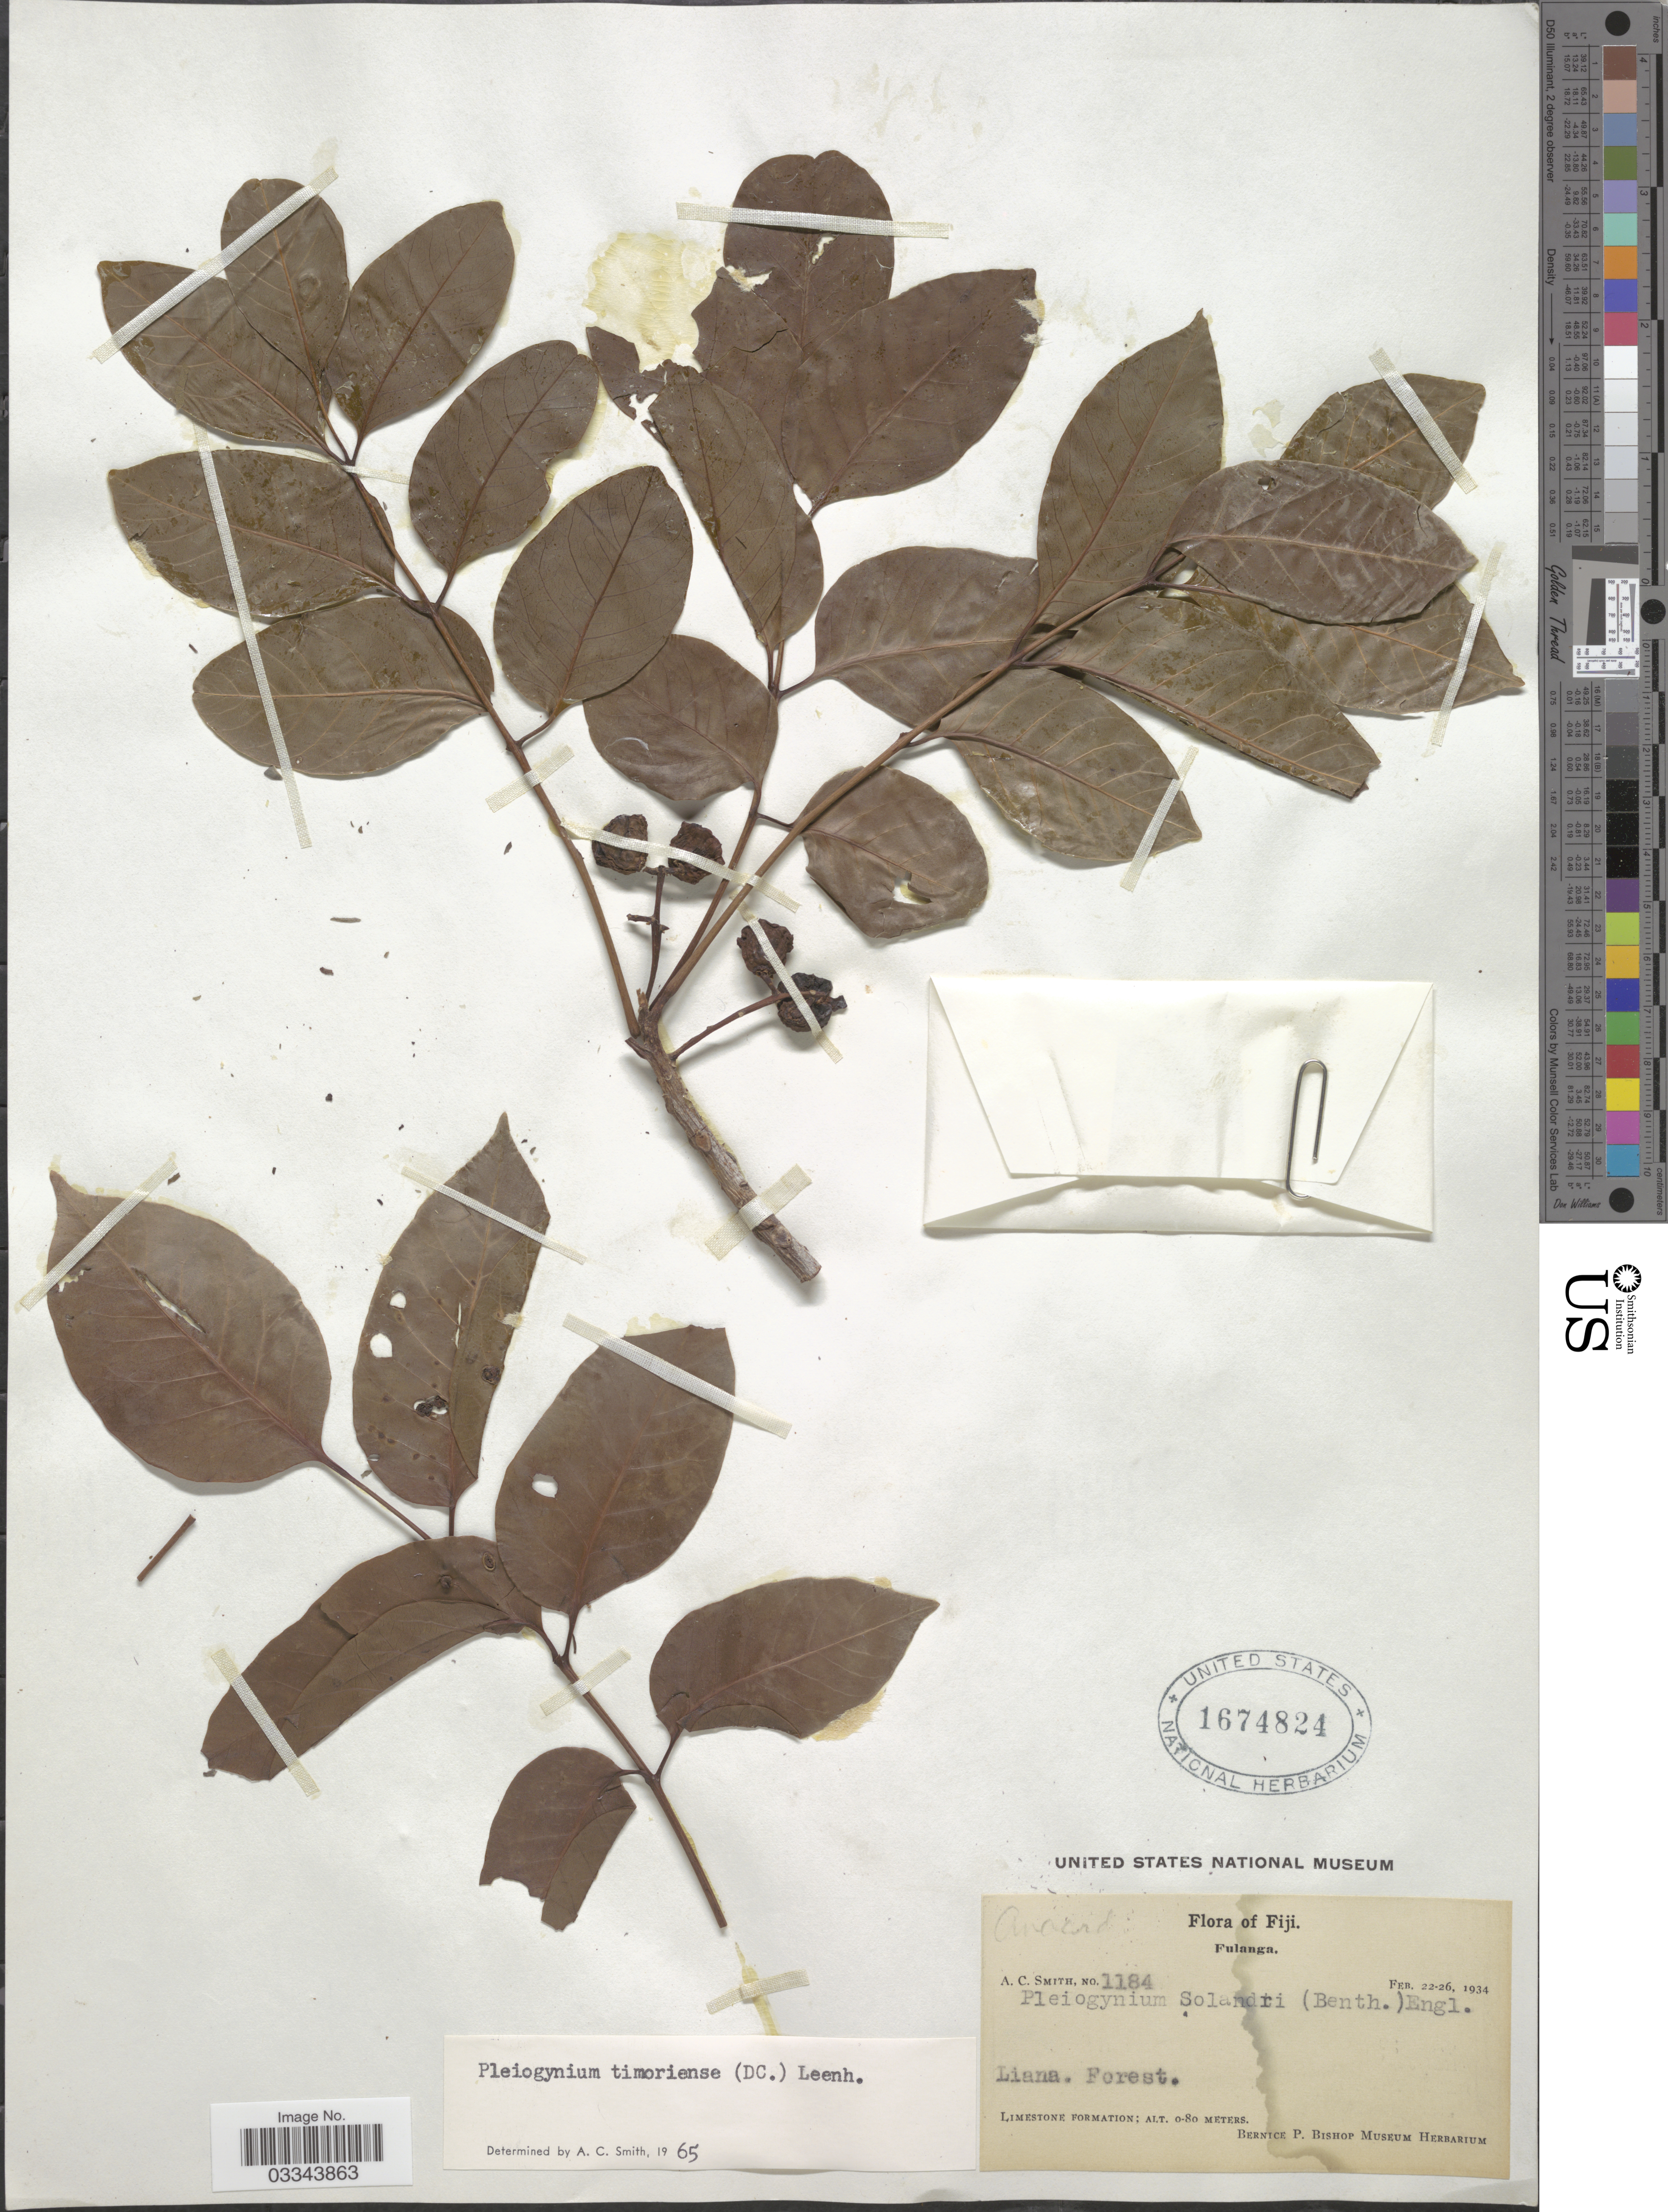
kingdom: Plantae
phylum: Tracheophyta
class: Magnoliopsida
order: Sapindales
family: Anacardiaceae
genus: Pleiogynium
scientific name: Pleiogynium timoriense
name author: (A. DC.) Leenh.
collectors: A. C. Smith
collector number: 1184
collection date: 1934-02-22/1934-02-26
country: Fiji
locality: Fulanga.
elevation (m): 0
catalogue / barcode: US 1674824